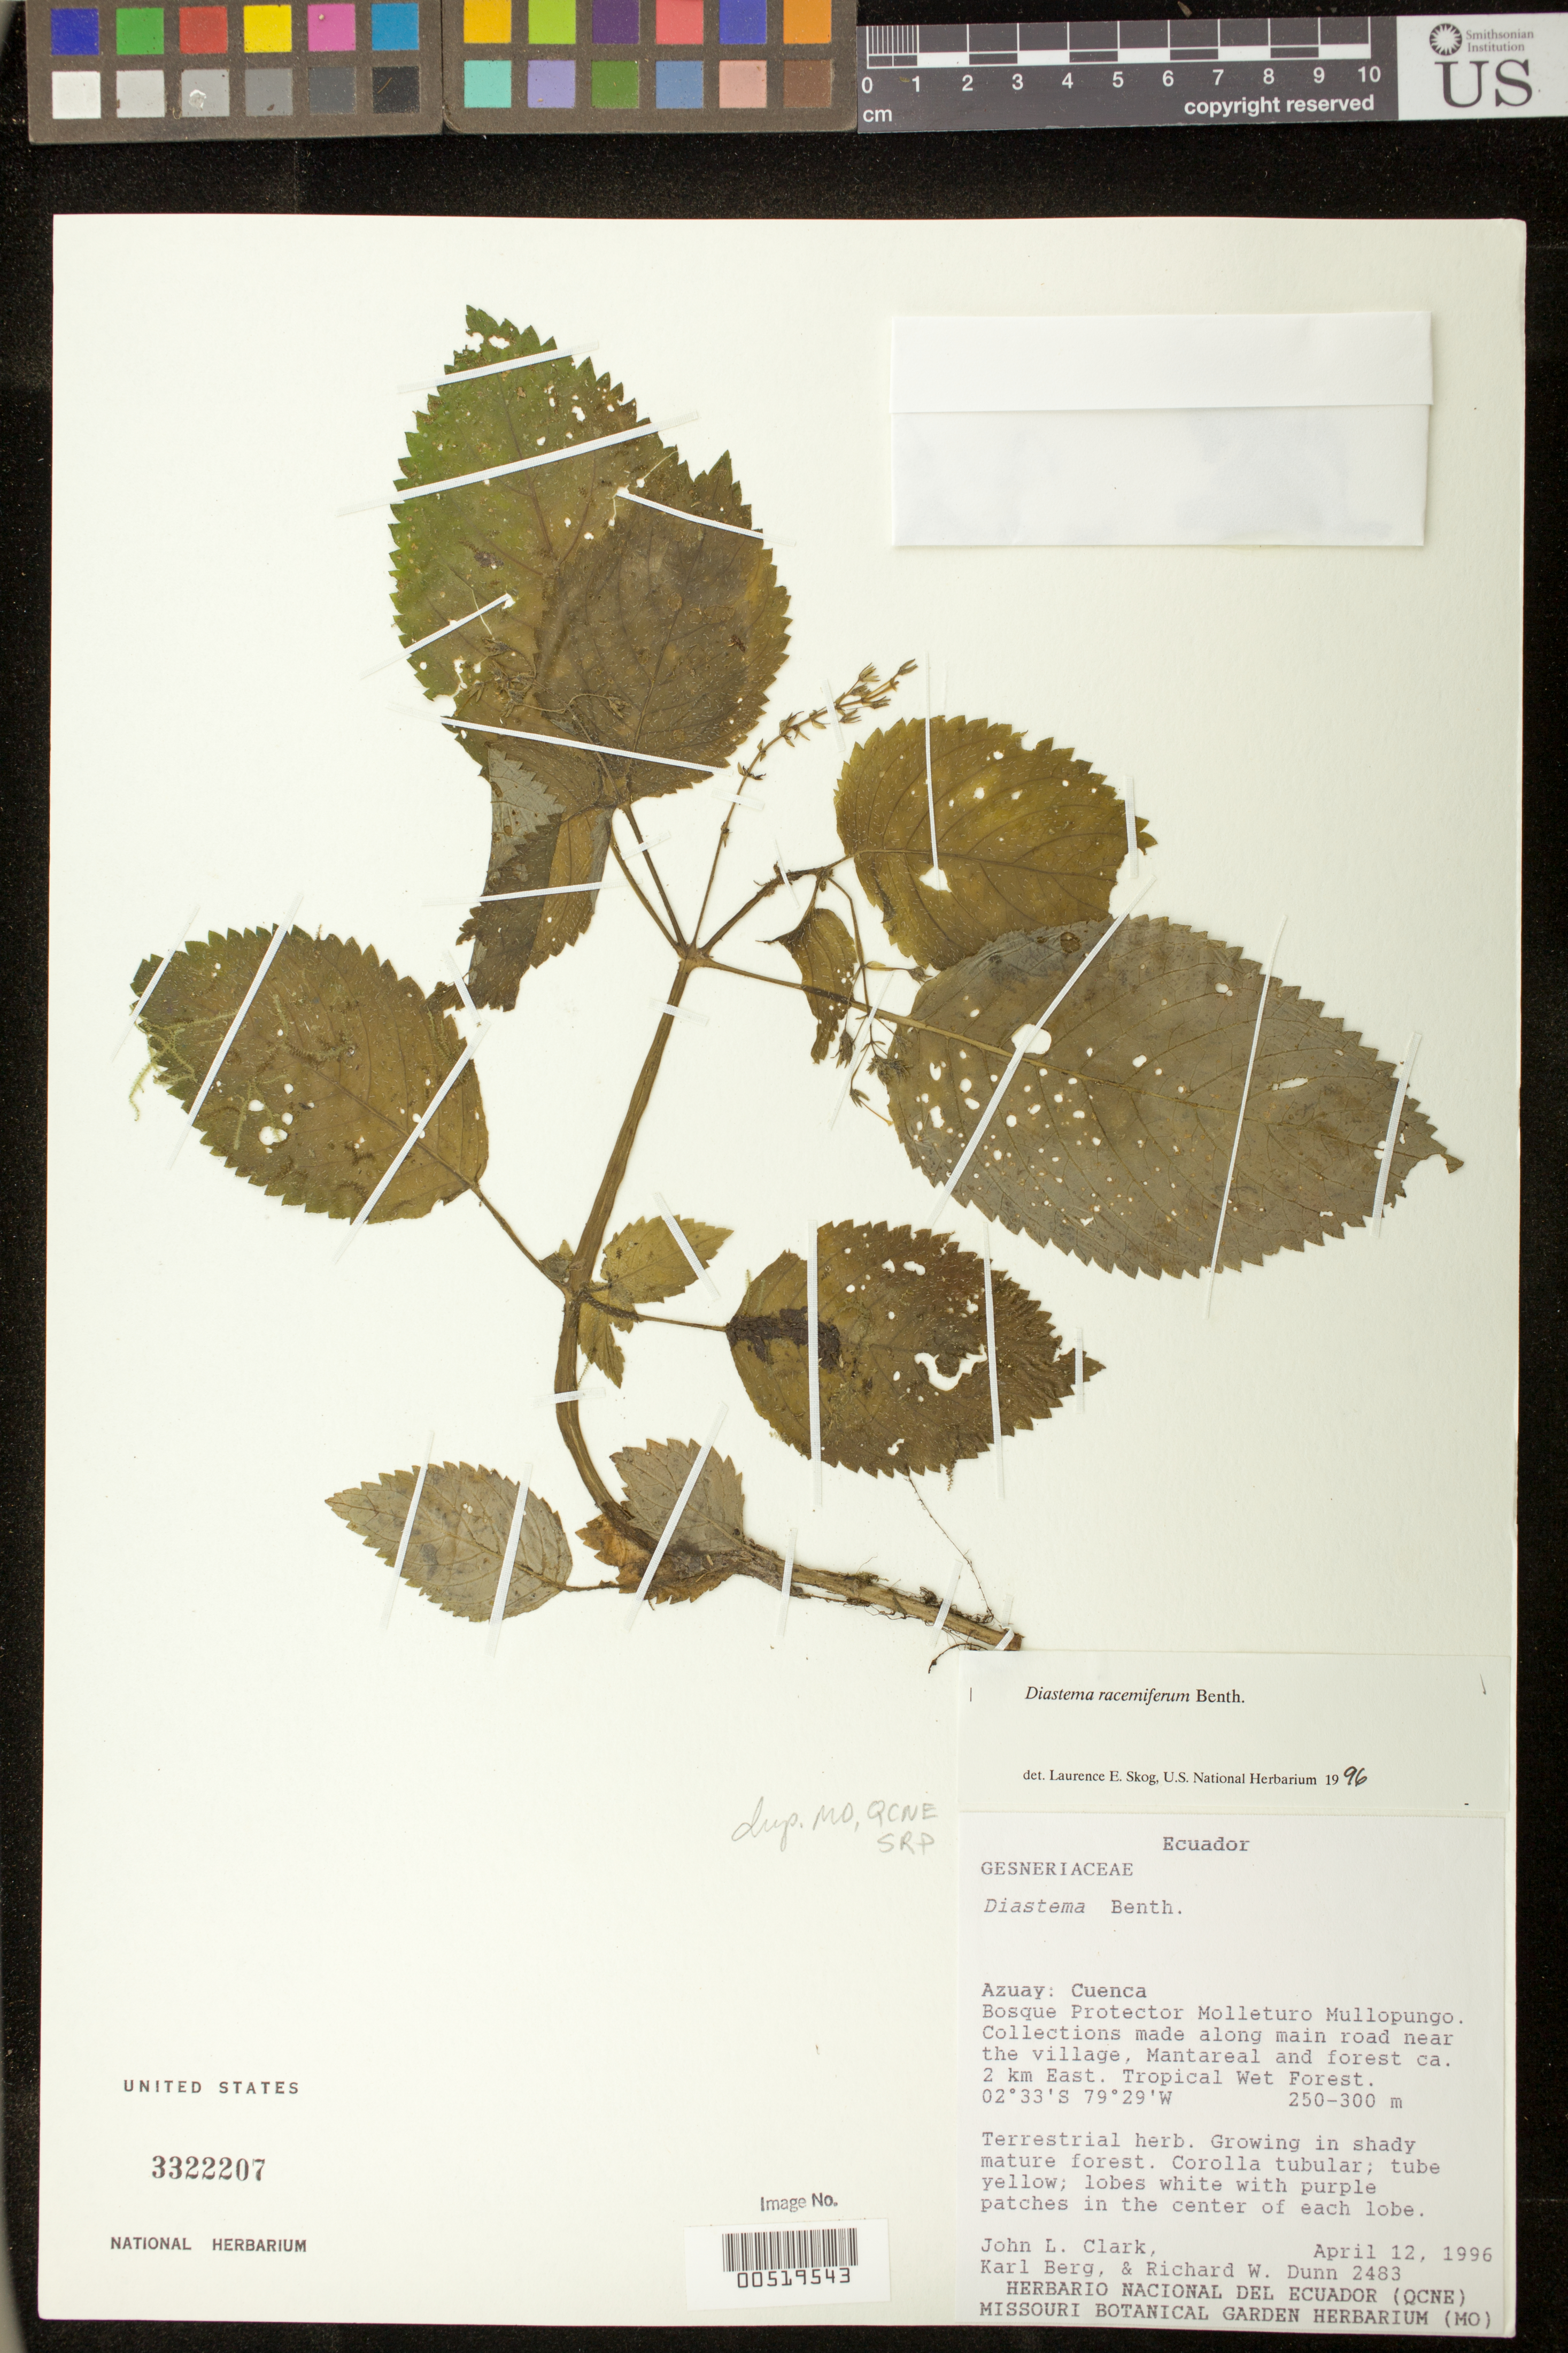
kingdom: Plantae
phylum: Tracheophyta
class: Magnoliopsida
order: Lamiales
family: Gesneriaceae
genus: Diastema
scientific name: Diastema racemiferum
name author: Benth.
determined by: Skog, Laurence E.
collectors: J. L. Clark, K. Berg & R. Dunn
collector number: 2483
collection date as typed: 12 Apr 1996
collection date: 1996-04-12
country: Ecuador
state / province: Azuay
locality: Cuenca; Bosque Protector Molleturo Mullopungo; along main road near the village, Mantareal and forest ca. 2 km E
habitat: Tropical wet forest; growing in shady mature forest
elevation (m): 250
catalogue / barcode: US 3322207